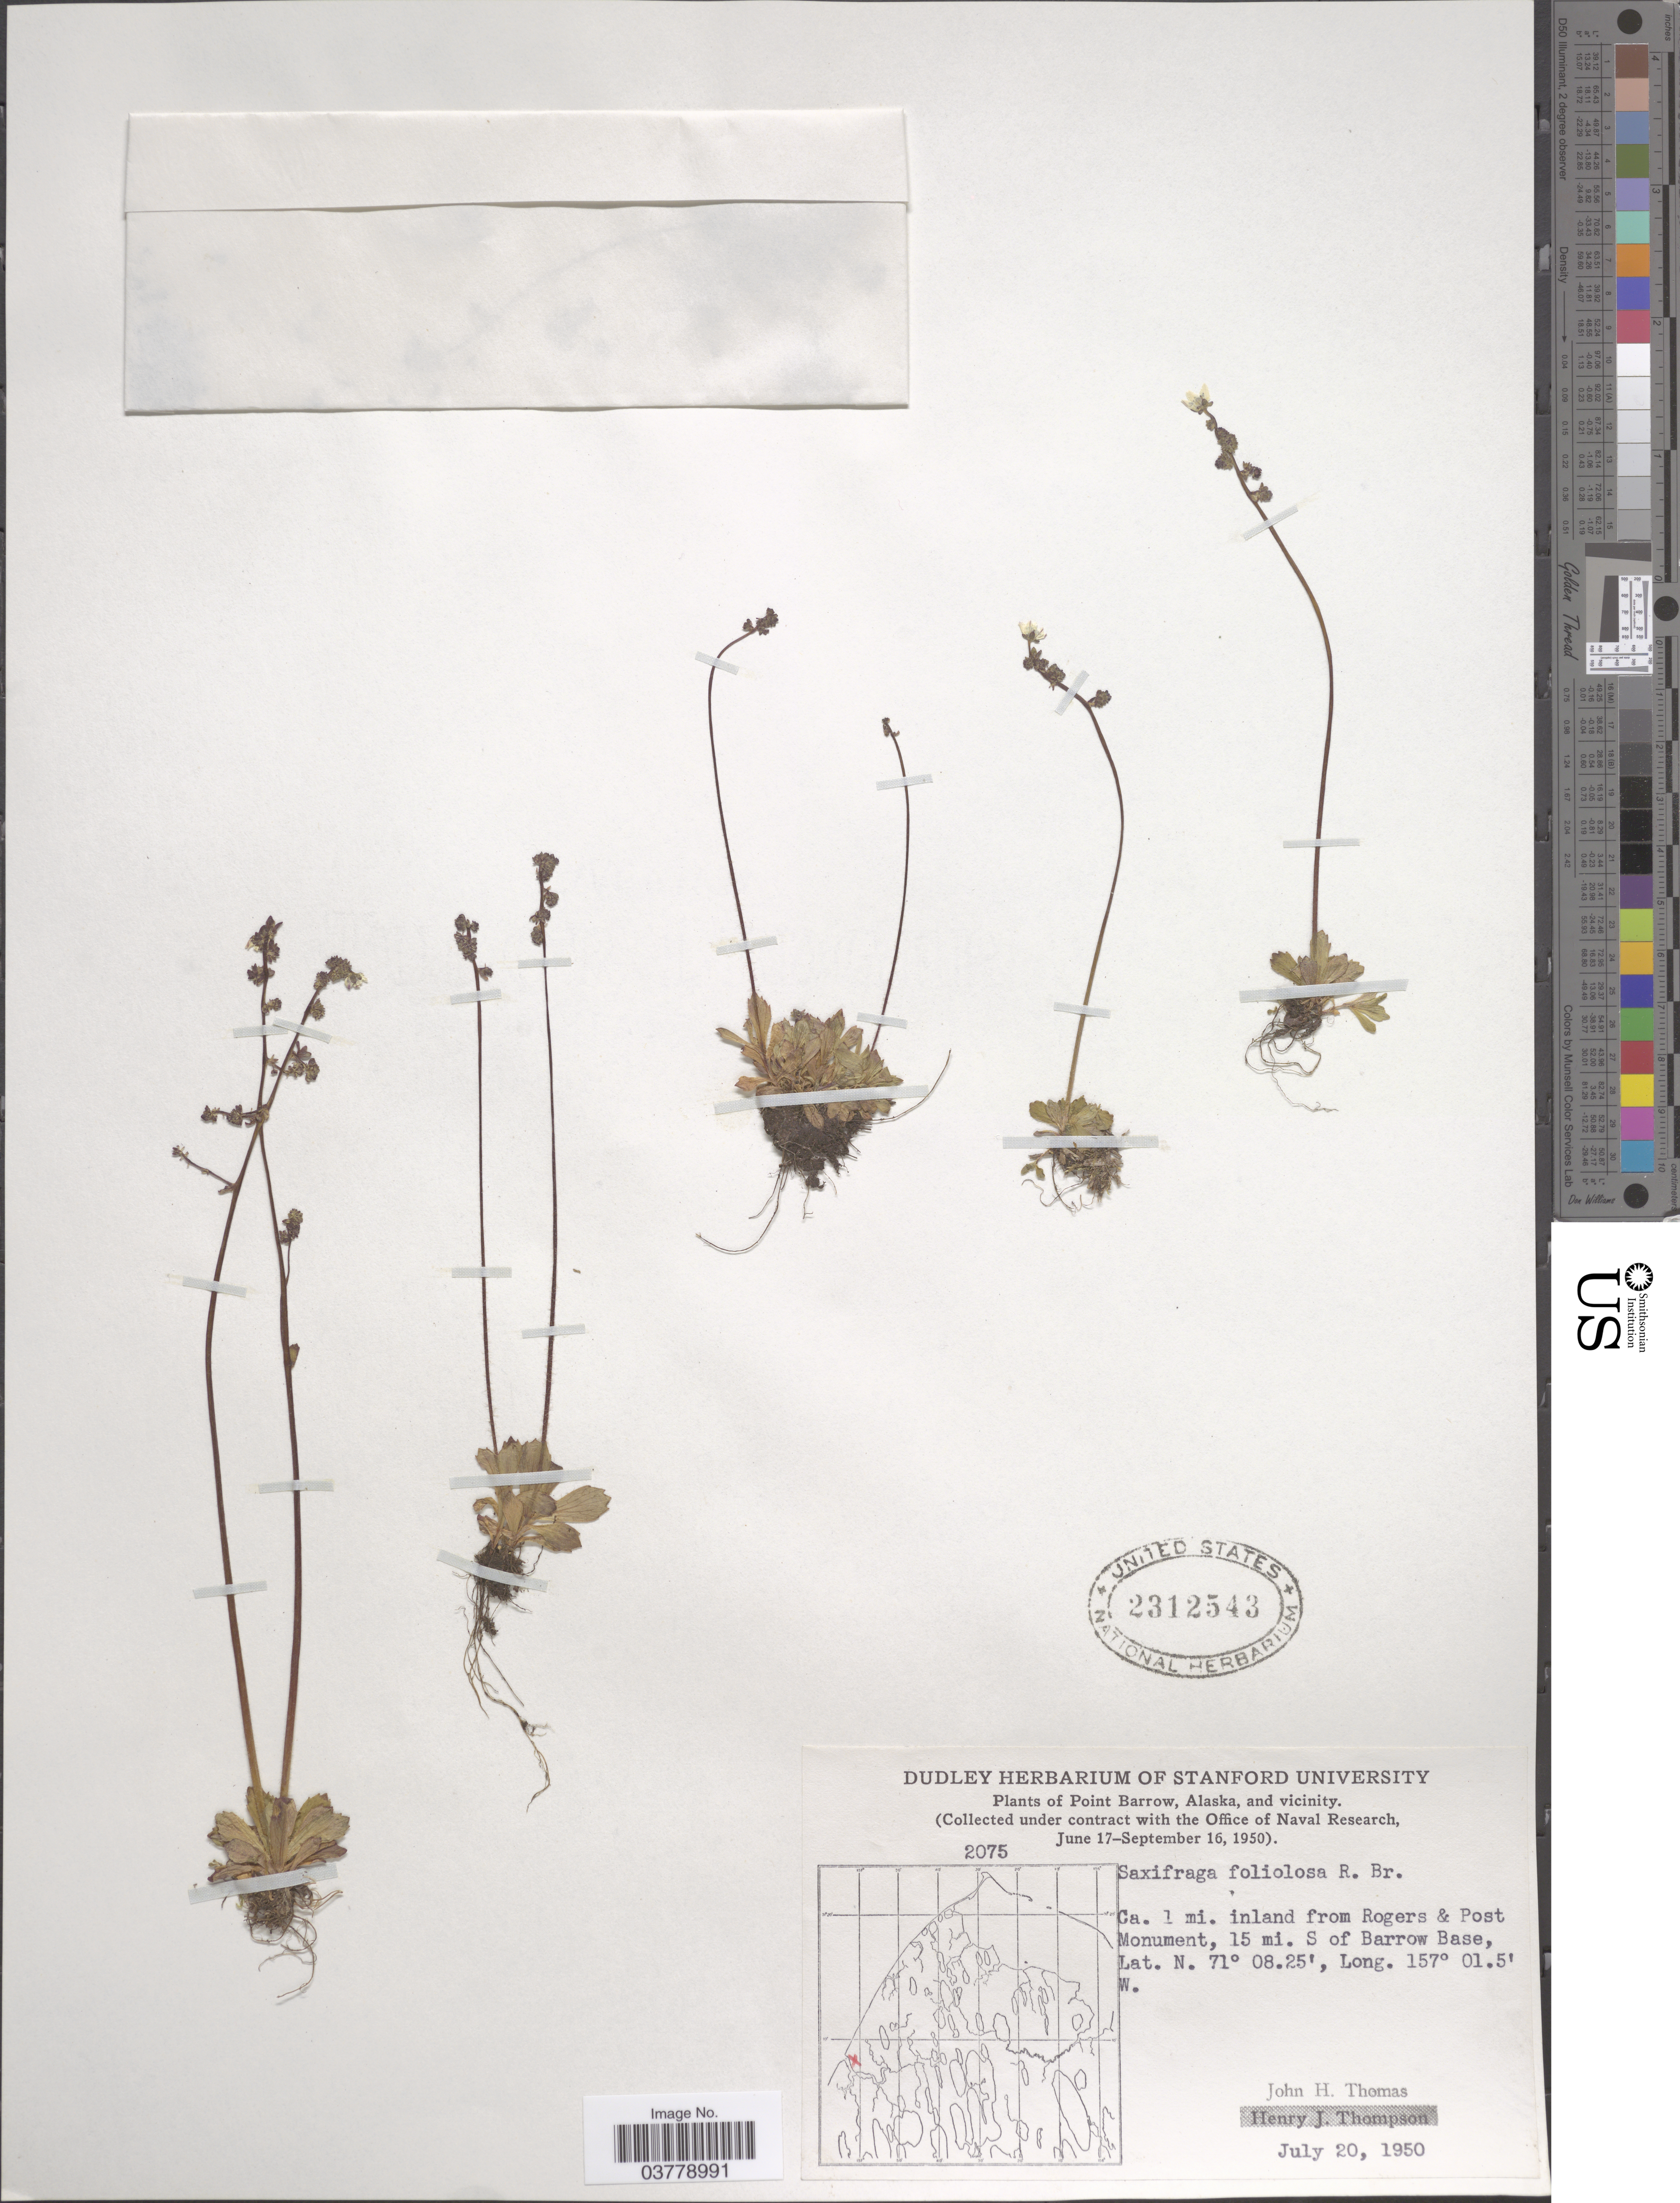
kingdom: Plantae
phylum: Tracheophyta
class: Magnoliopsida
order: Saxifragales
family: Saxifragaceae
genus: Micranthes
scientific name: Micranthes foliolosa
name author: (R. Br.) Gornall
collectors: J. H. Thomas & H. Thompson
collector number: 2075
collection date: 1950-07-20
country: United States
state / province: Alaska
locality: Point Barrow, Alaska, and vicinity. Ca. 1 mi. inland from Rogers & Post Monument, 15 mi. S of Barrow Base.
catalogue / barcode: US 2312543